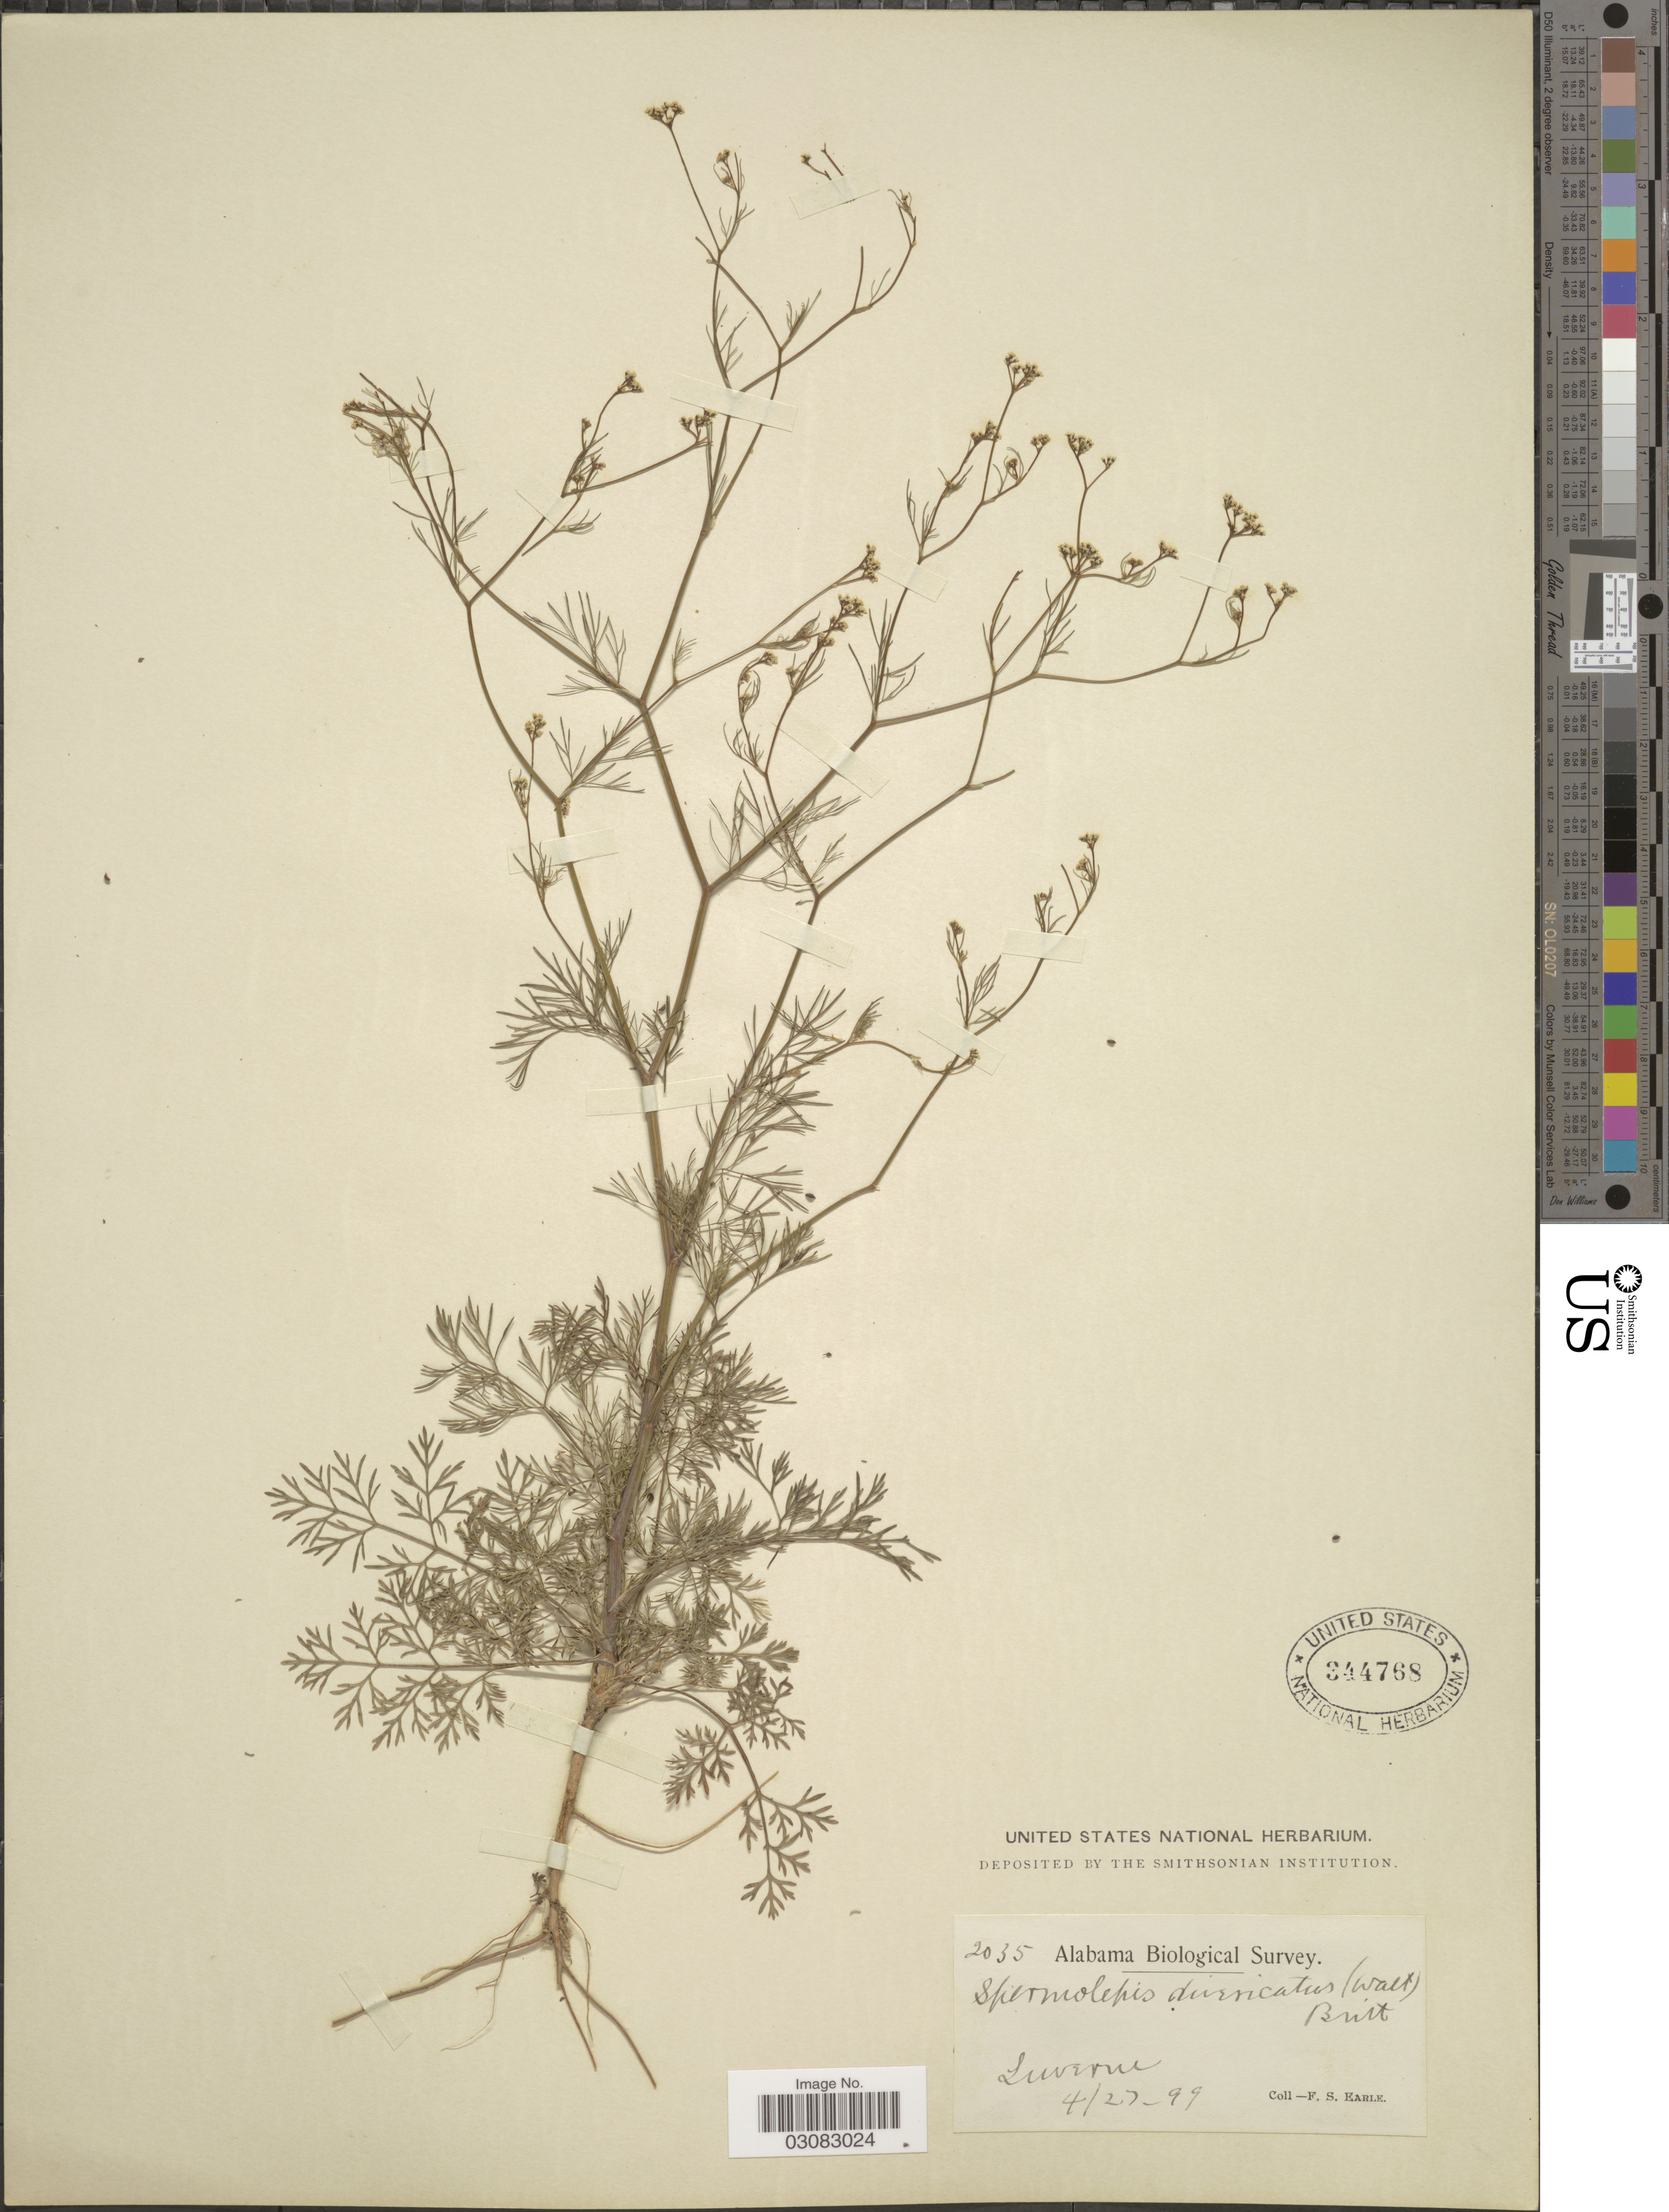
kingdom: Plantae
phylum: Tracheophyta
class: Magnoliopsida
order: Apiales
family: Apiaceae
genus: Spermolepis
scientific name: Spermolepis divaricata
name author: (Walter) Raf.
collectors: F. S. Earle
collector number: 2035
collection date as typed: Transcribed d/m/y: 27/4/99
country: United States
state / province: Alabama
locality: Luverne.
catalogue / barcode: US 344768